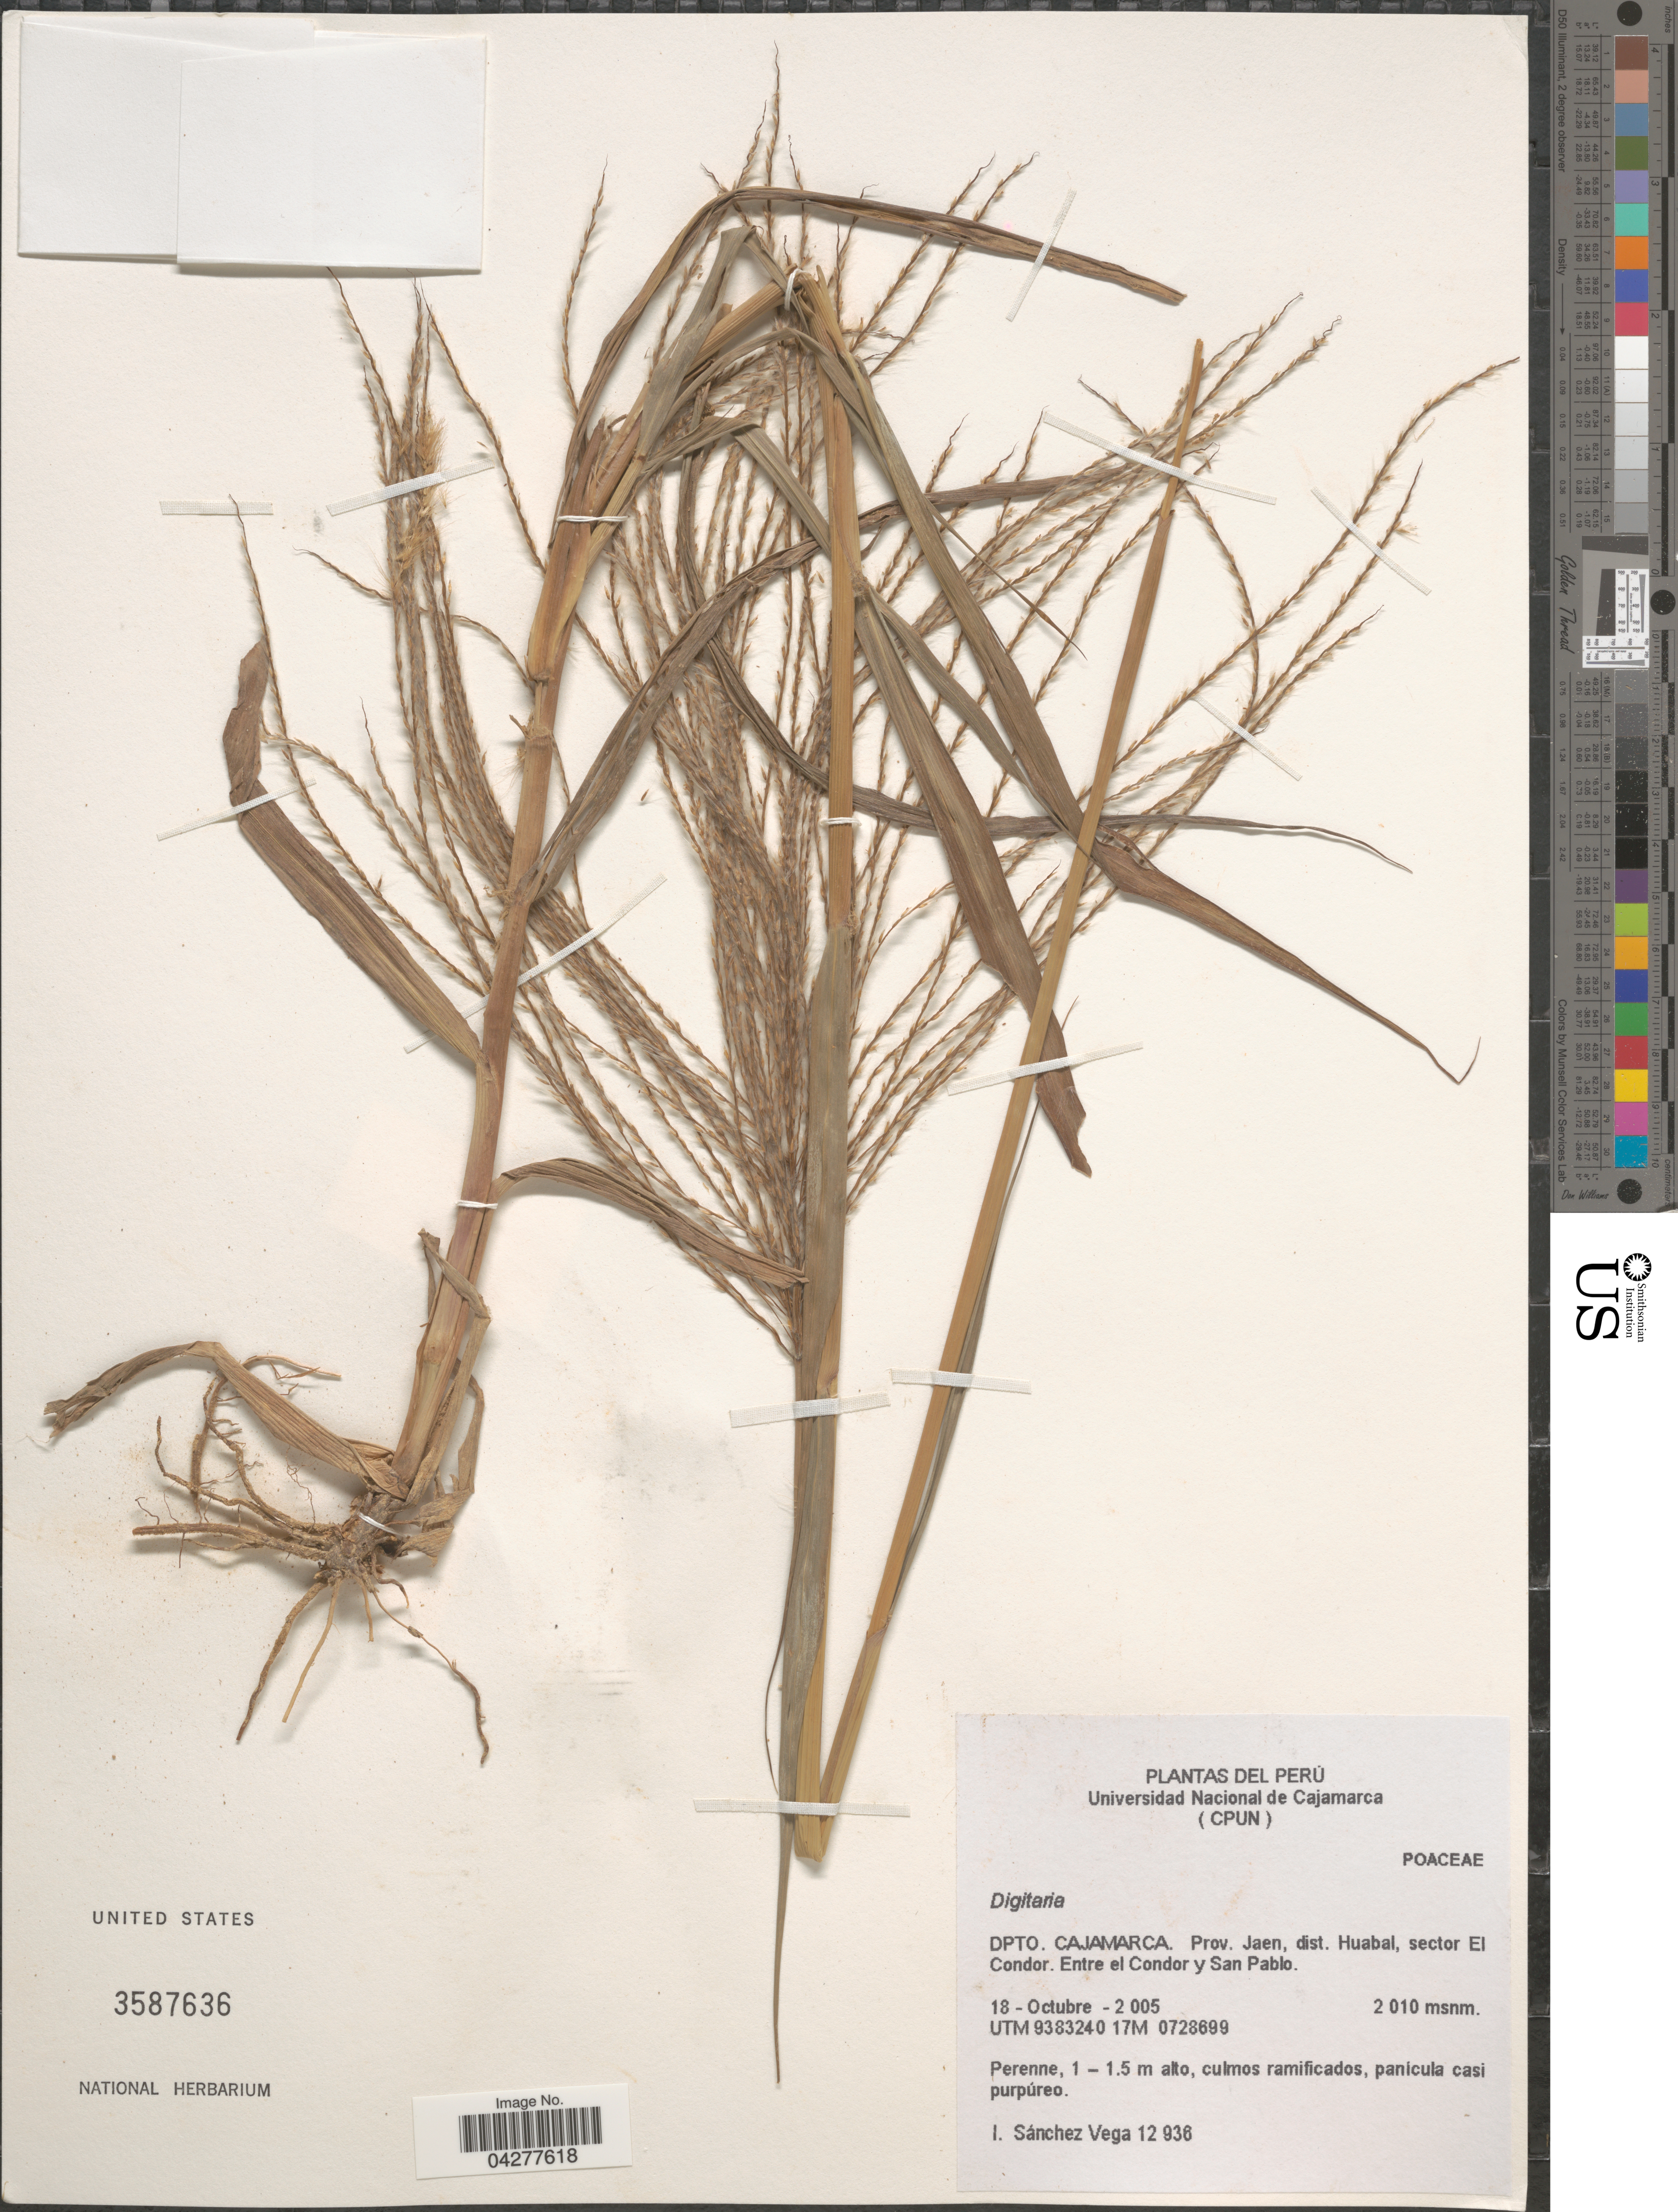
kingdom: Plantae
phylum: Tracheophyta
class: Liliopsida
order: Poales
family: Poaceae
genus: Digitaria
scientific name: Digitaria sp.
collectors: I. Sánchez Vega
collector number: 12936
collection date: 2005-10-18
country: Peru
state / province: Cajamarca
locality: Dpto. Cajamarca, Prov. Jaen, dist. Huabal, sector El Condor. Entre el Condor y San Pablo. UTM 9383240 17M 0728699.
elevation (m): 2010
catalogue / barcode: US 3587636